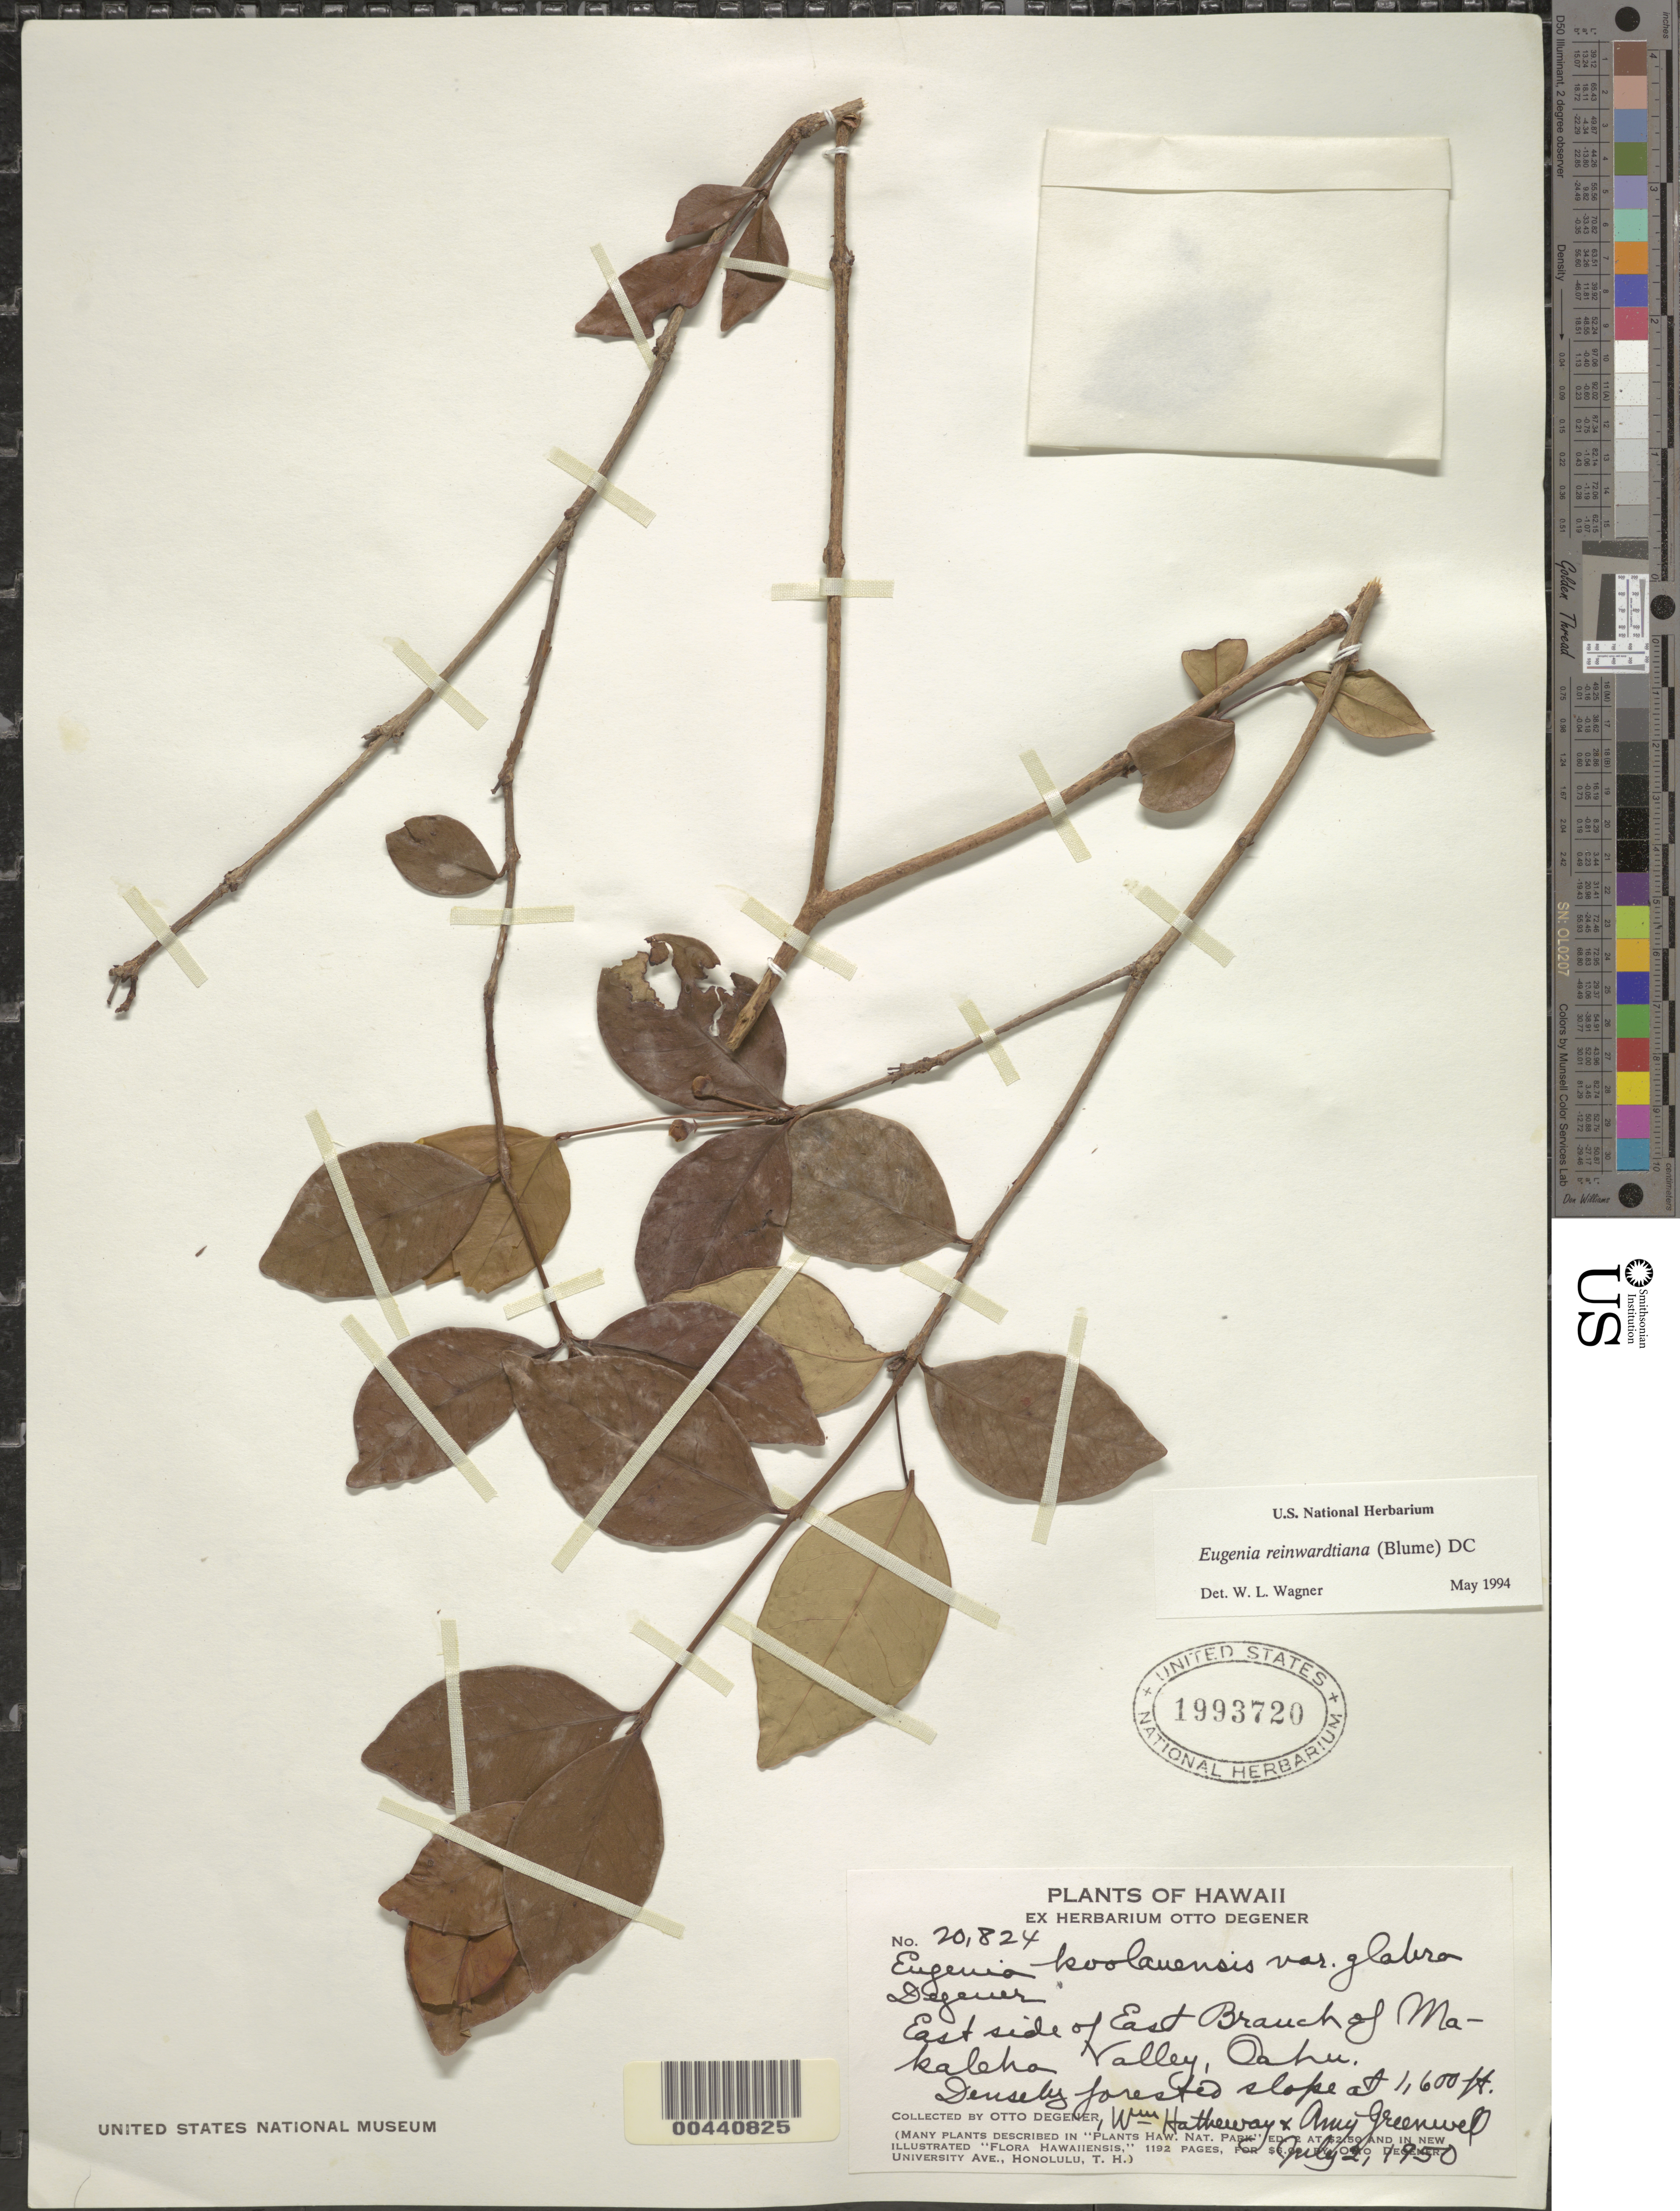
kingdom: Plantae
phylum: Tracheophyta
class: Magnoliopsida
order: Myrtales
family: Myrtaceae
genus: Eugenia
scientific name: Eugenia reinwardtiana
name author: (Blume) DC.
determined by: Wagner, W. L., (BOT), Smithsonian Institution - National Museum of Natural History (UNITED STATES)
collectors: O. Degener, W. Hatheway & A. B. Greenwell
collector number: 20824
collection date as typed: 2 Jul 1950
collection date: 1950-07-02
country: United States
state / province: Hawaii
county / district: Honolulu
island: Oahu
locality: E side of E Branch of Makaleha Valley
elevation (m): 488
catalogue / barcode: US 1993720